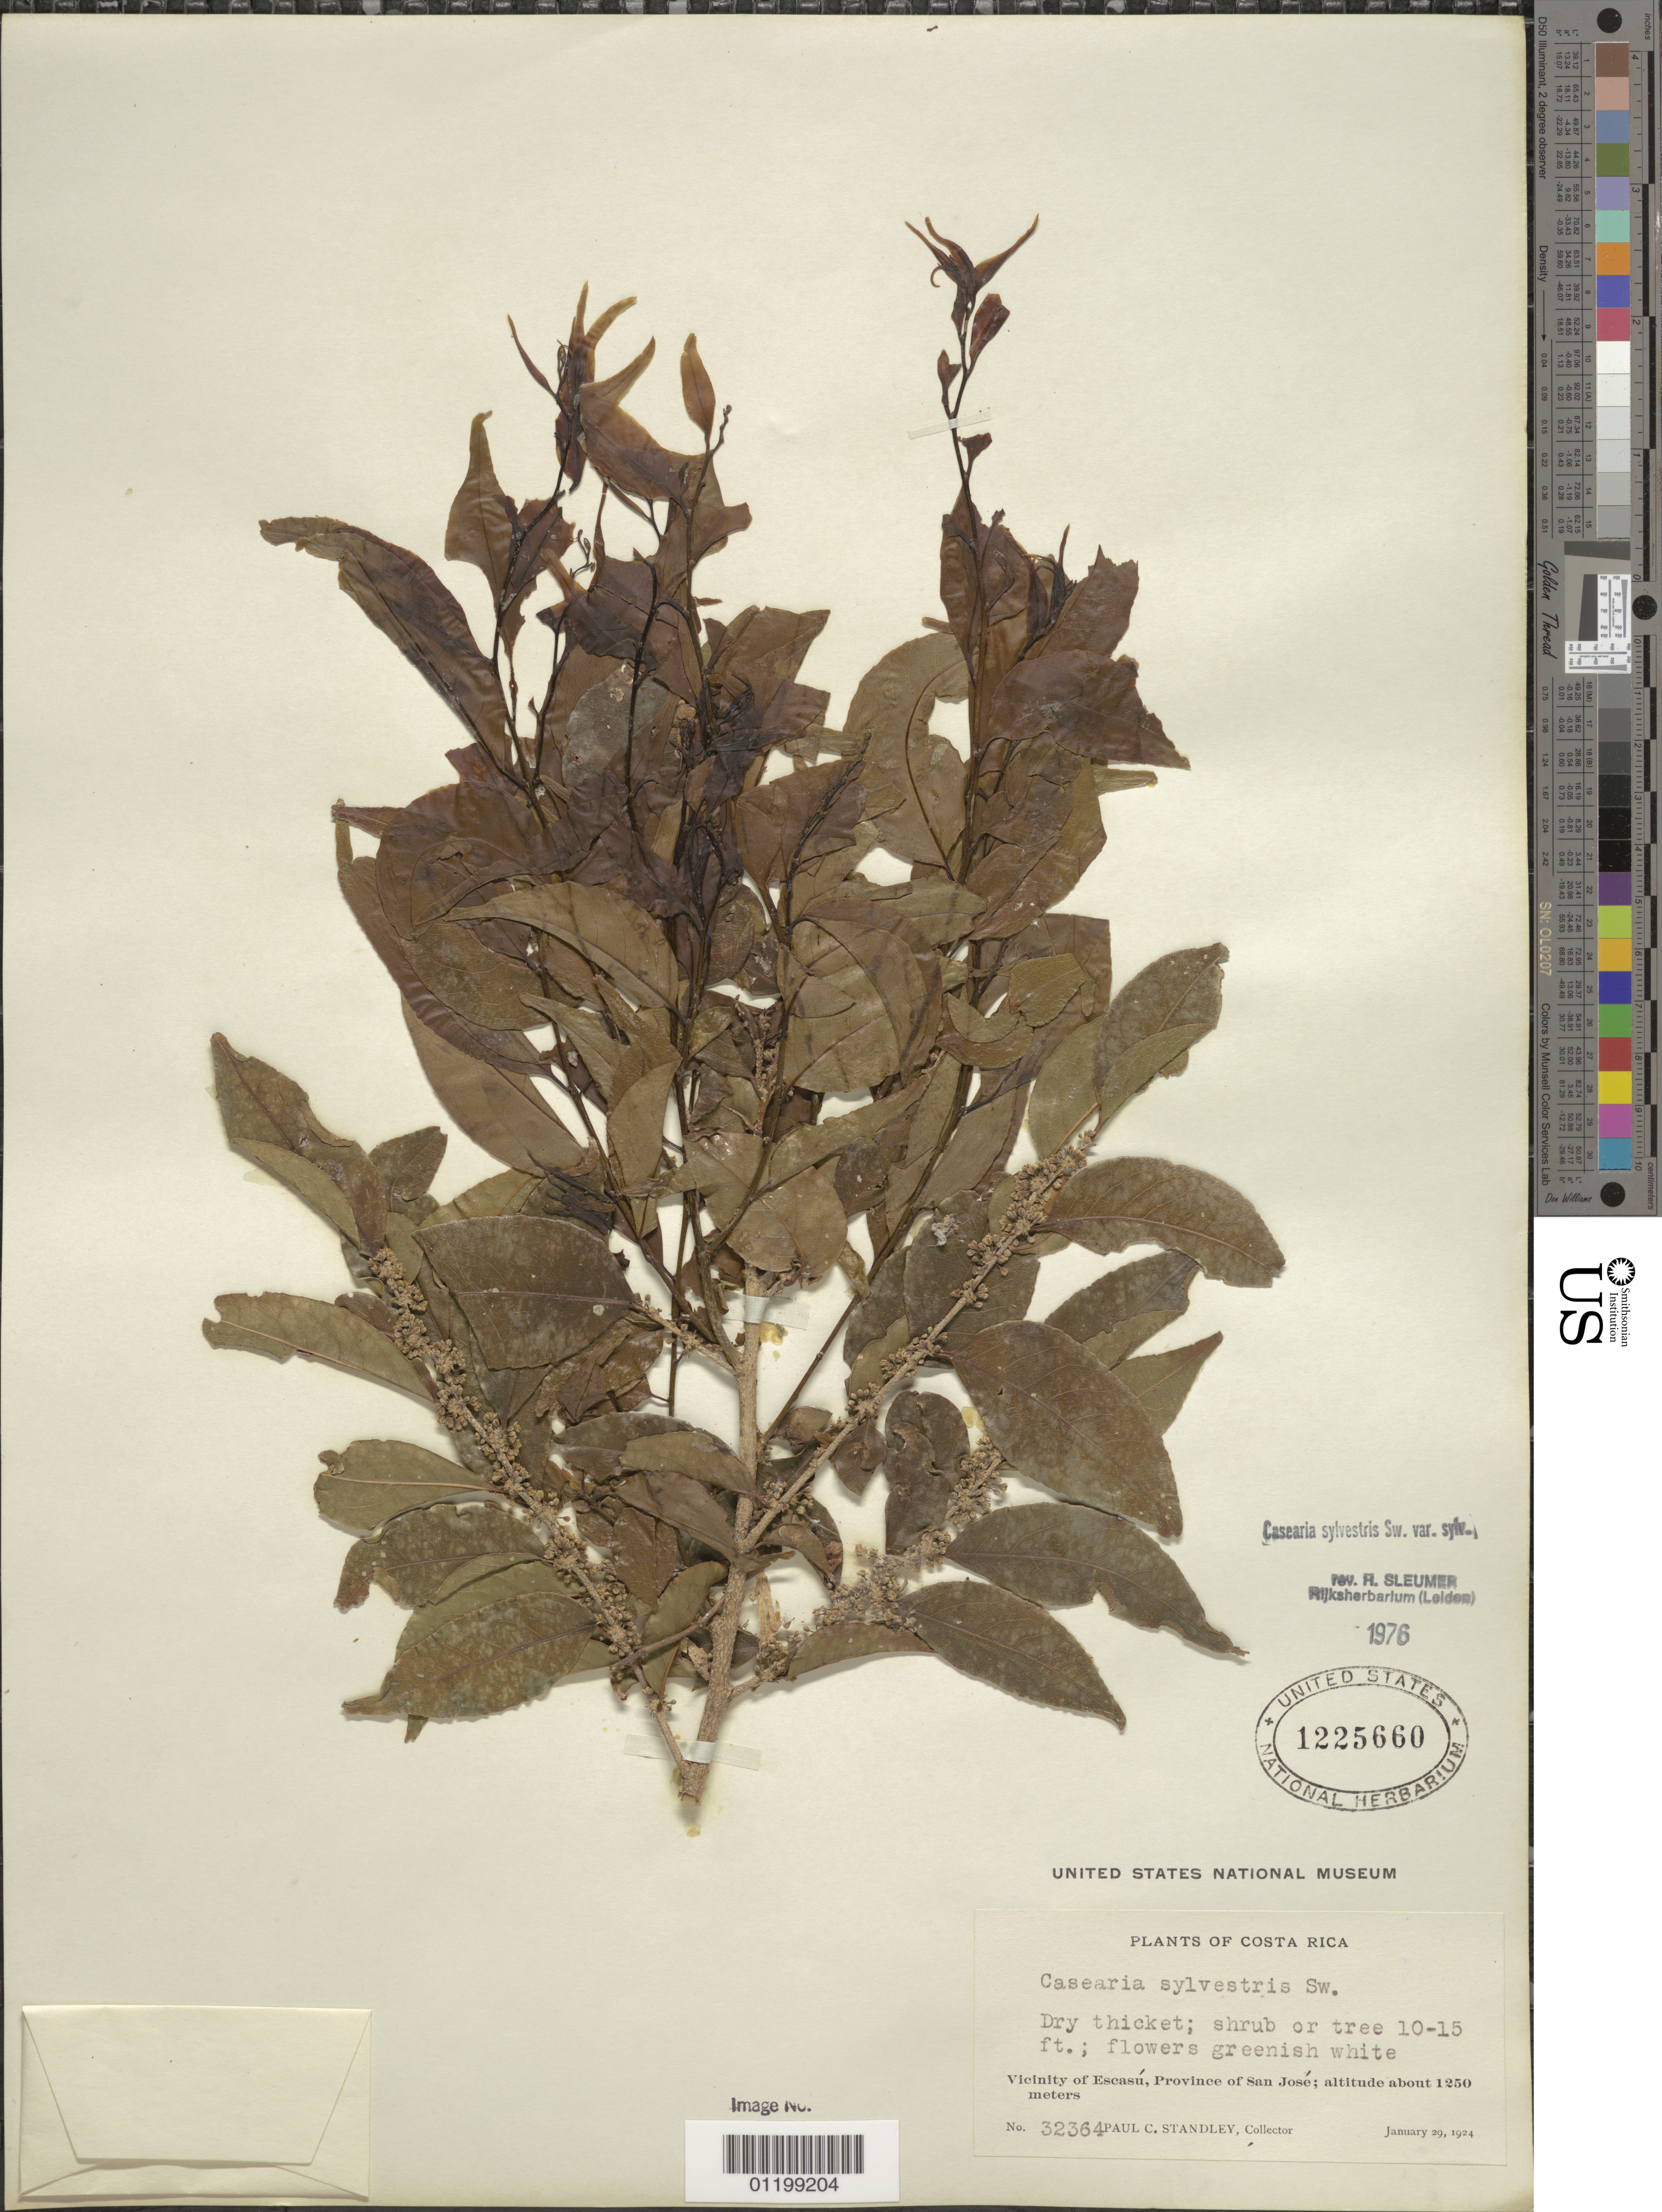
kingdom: Plantae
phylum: Tracheophyta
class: Magnoliopsida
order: Malpighiales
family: Salicaceae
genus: Casearia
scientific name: Casearia sylvestris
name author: Sw.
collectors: P. C. Standley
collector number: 32364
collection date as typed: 29 Jan 1924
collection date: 1924-01-29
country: Costa Rica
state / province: San José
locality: Vicinity of Escasú.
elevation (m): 1250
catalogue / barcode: US 1225660